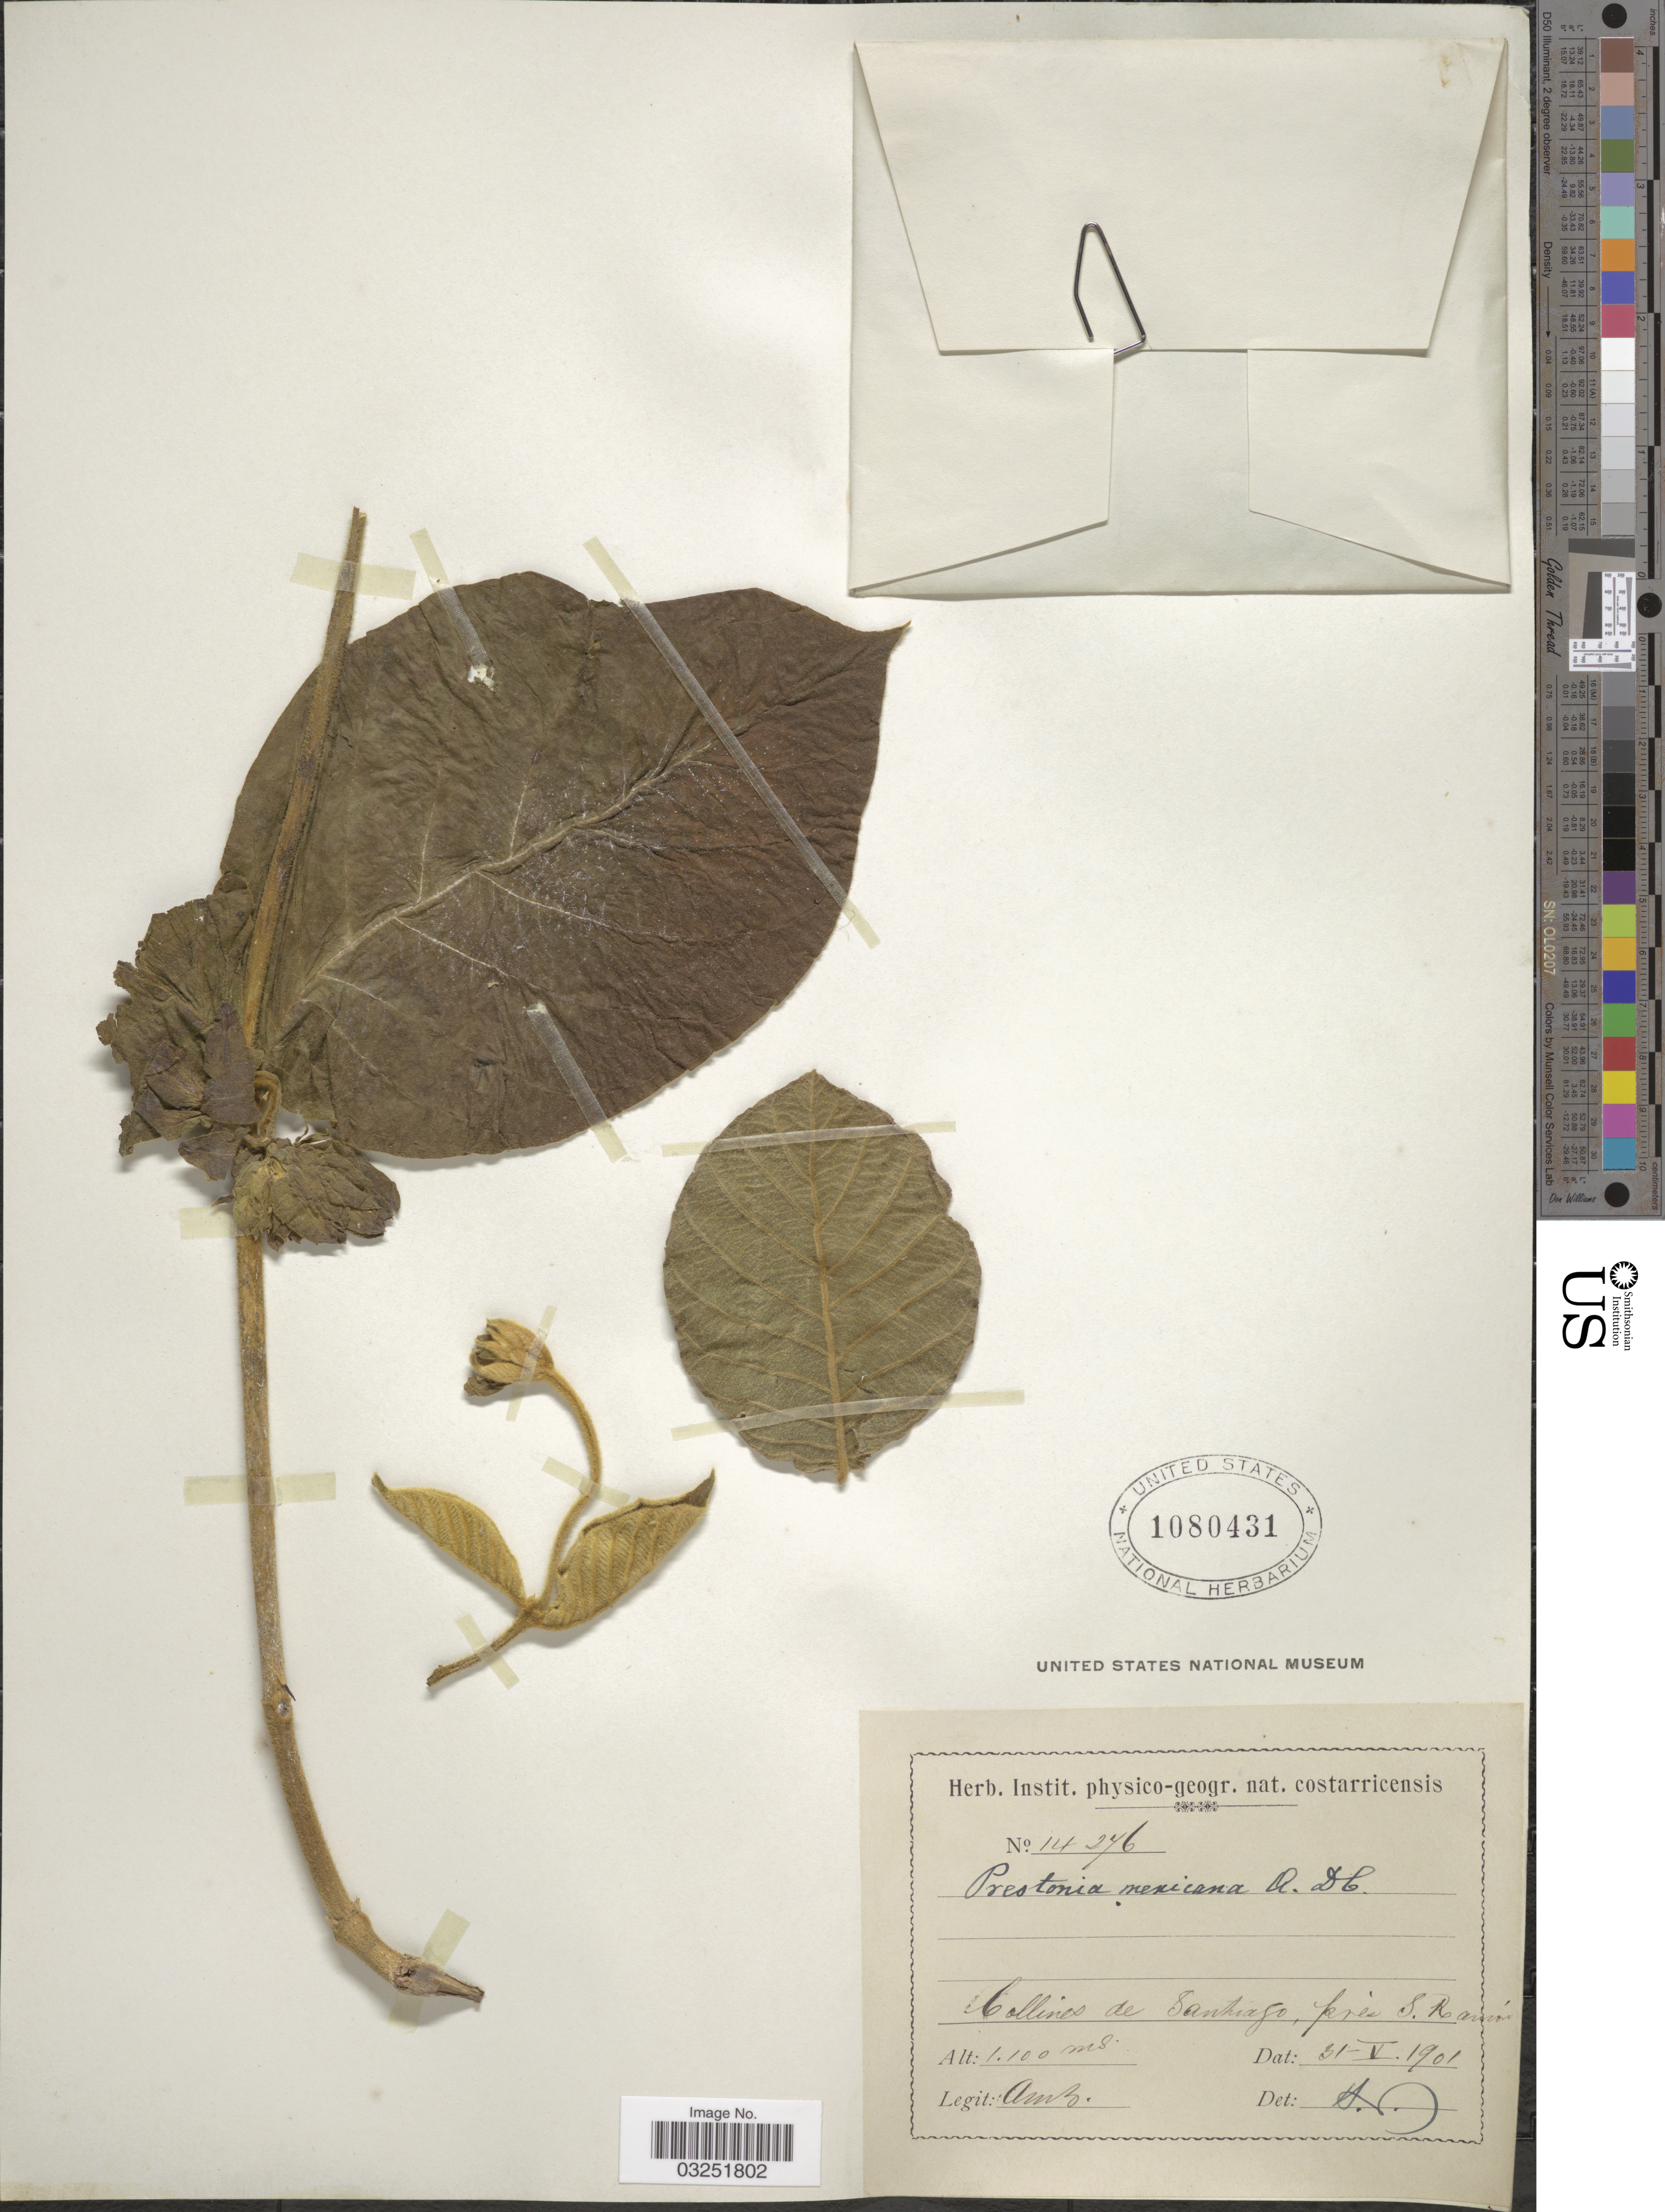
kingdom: Plantae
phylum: Tracheophyta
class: Magnoliopsida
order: Gentianales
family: Apocynaceae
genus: Prestonia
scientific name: Prestonia mexicana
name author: DC.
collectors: A. Brenes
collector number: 14276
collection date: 1901-05-31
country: Costa Rica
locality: Collines de Santiago, près S. Ramón.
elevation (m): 1100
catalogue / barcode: US 1080431